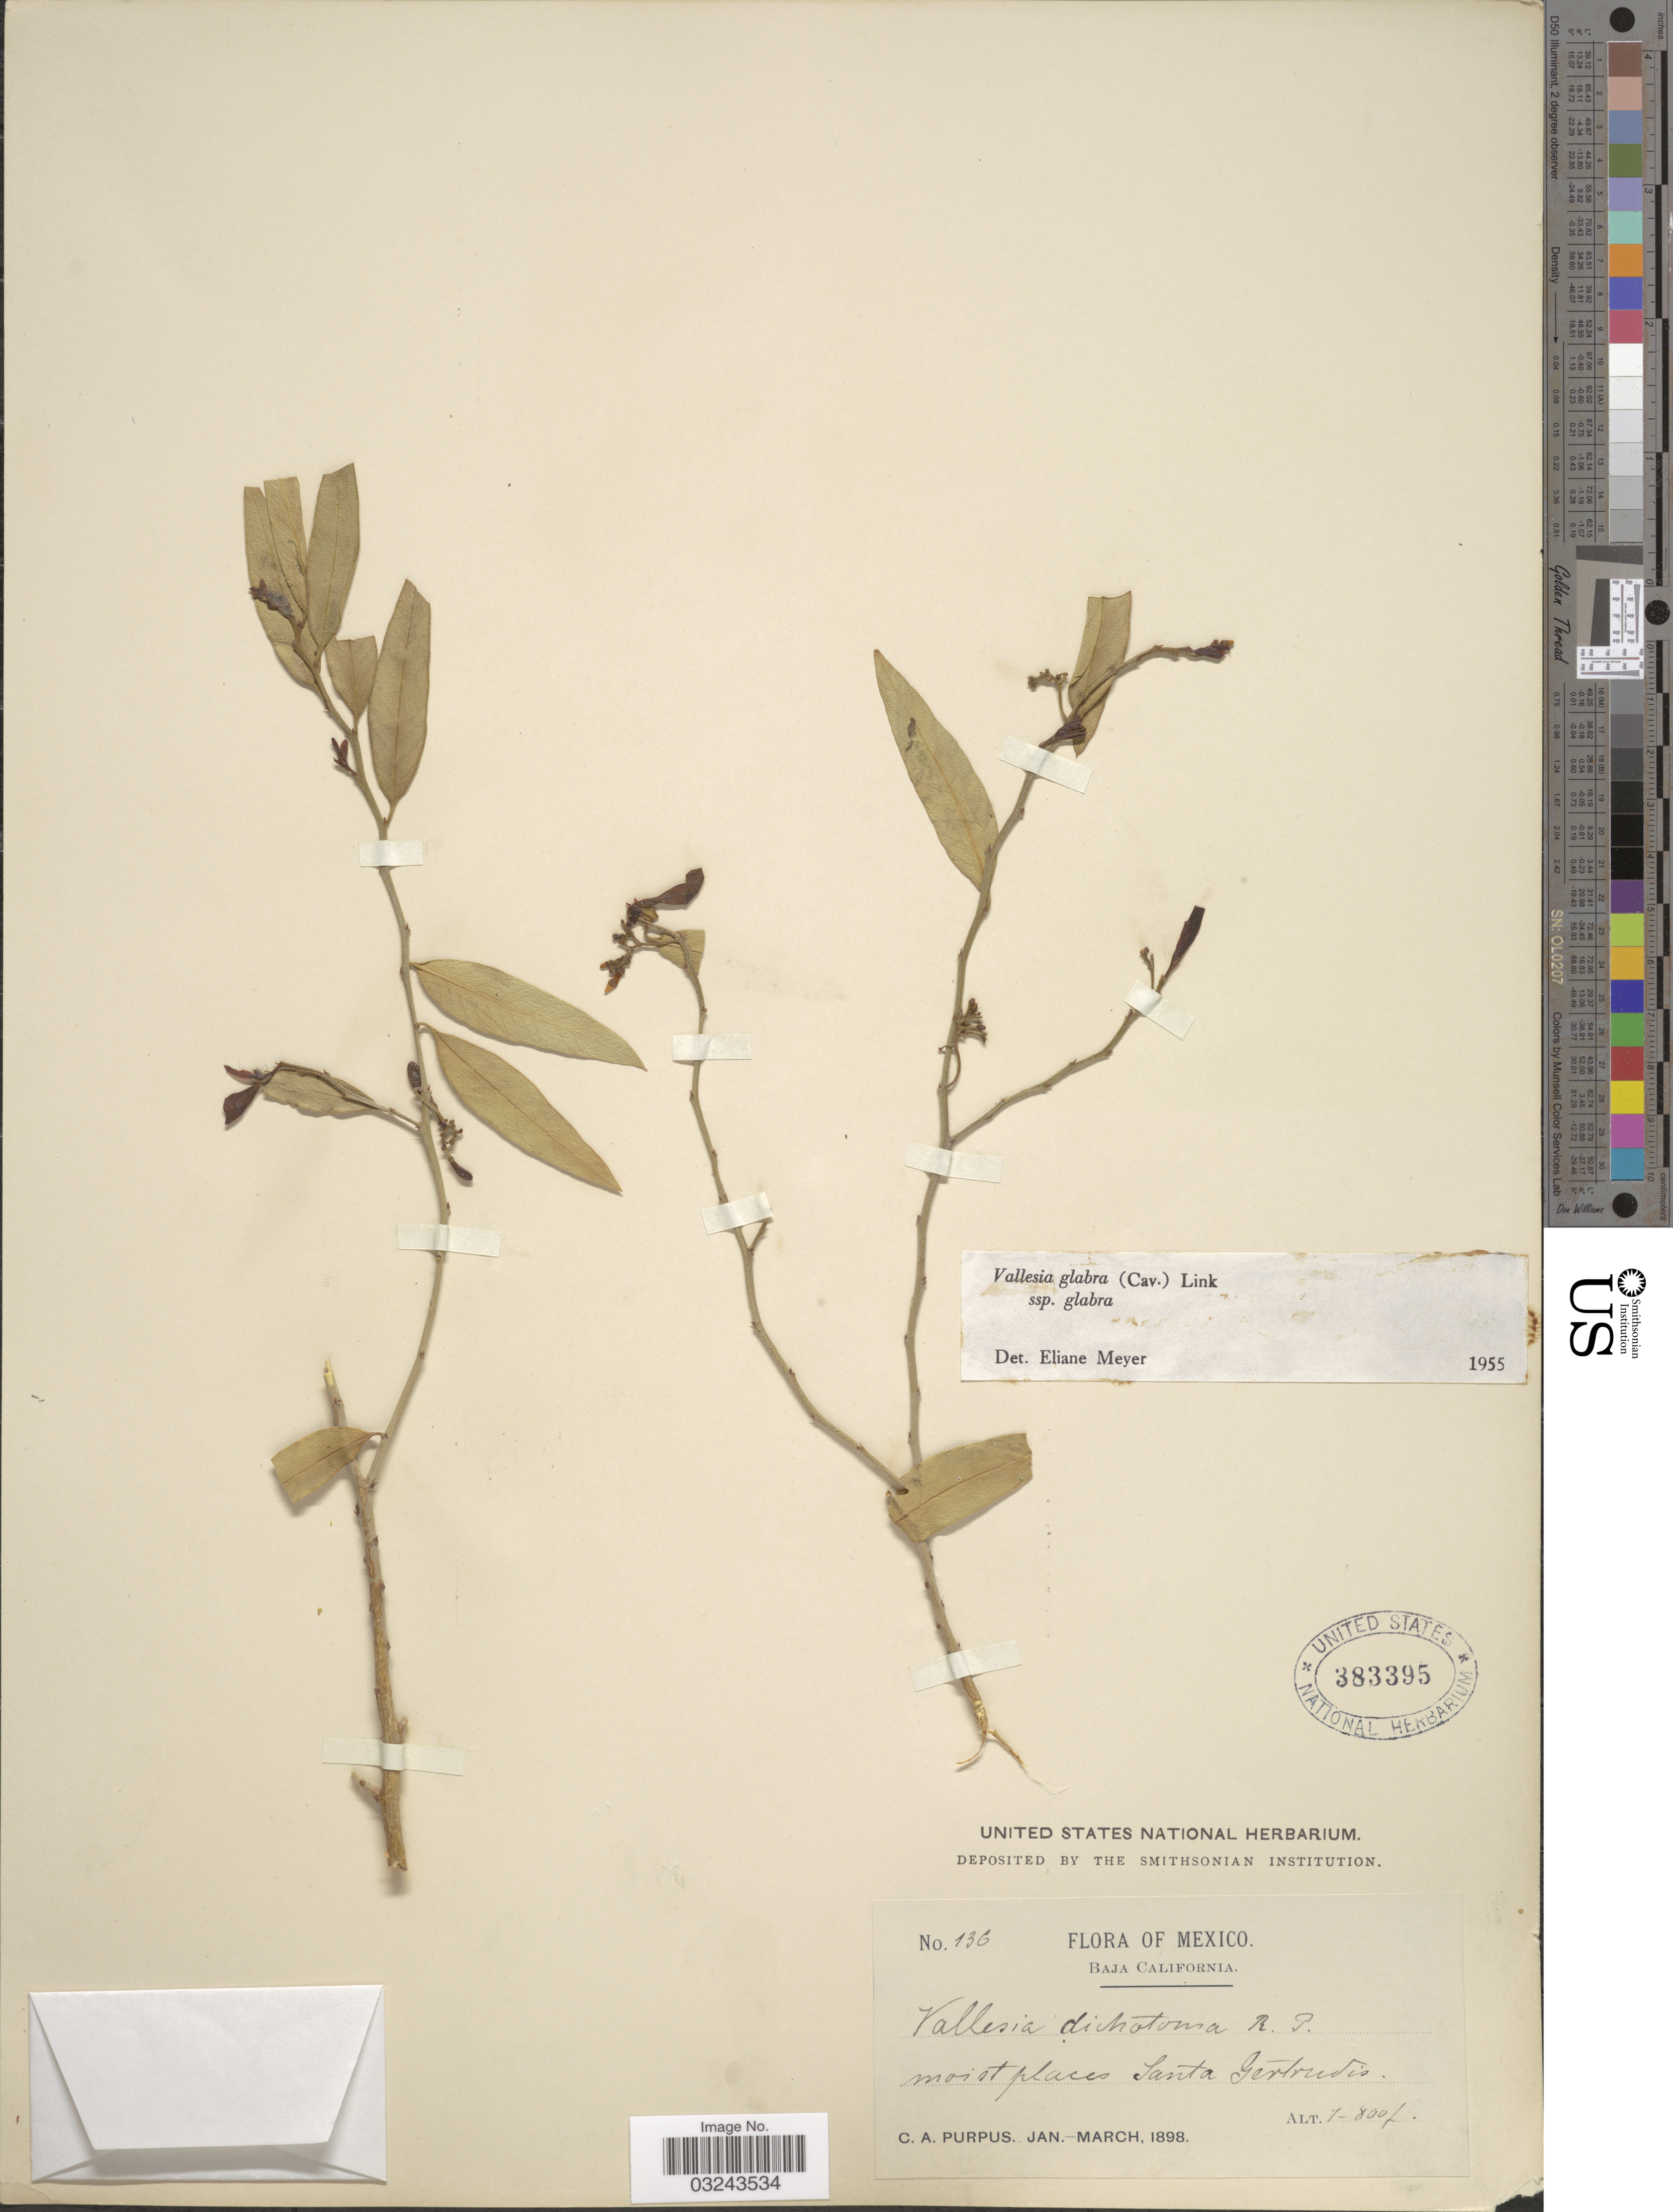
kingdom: Plantae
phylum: Tracheophyta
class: Magnoliopsida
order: Gentianales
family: Apocynaceae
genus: Vallesia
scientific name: Vallesia glabra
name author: (Cav.) Link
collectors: C. A. Purpus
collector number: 136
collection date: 1898-01/1898-03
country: Mexico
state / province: Baja California Norte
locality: Moist places Santa Gertrudis.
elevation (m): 213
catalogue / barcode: US 383395